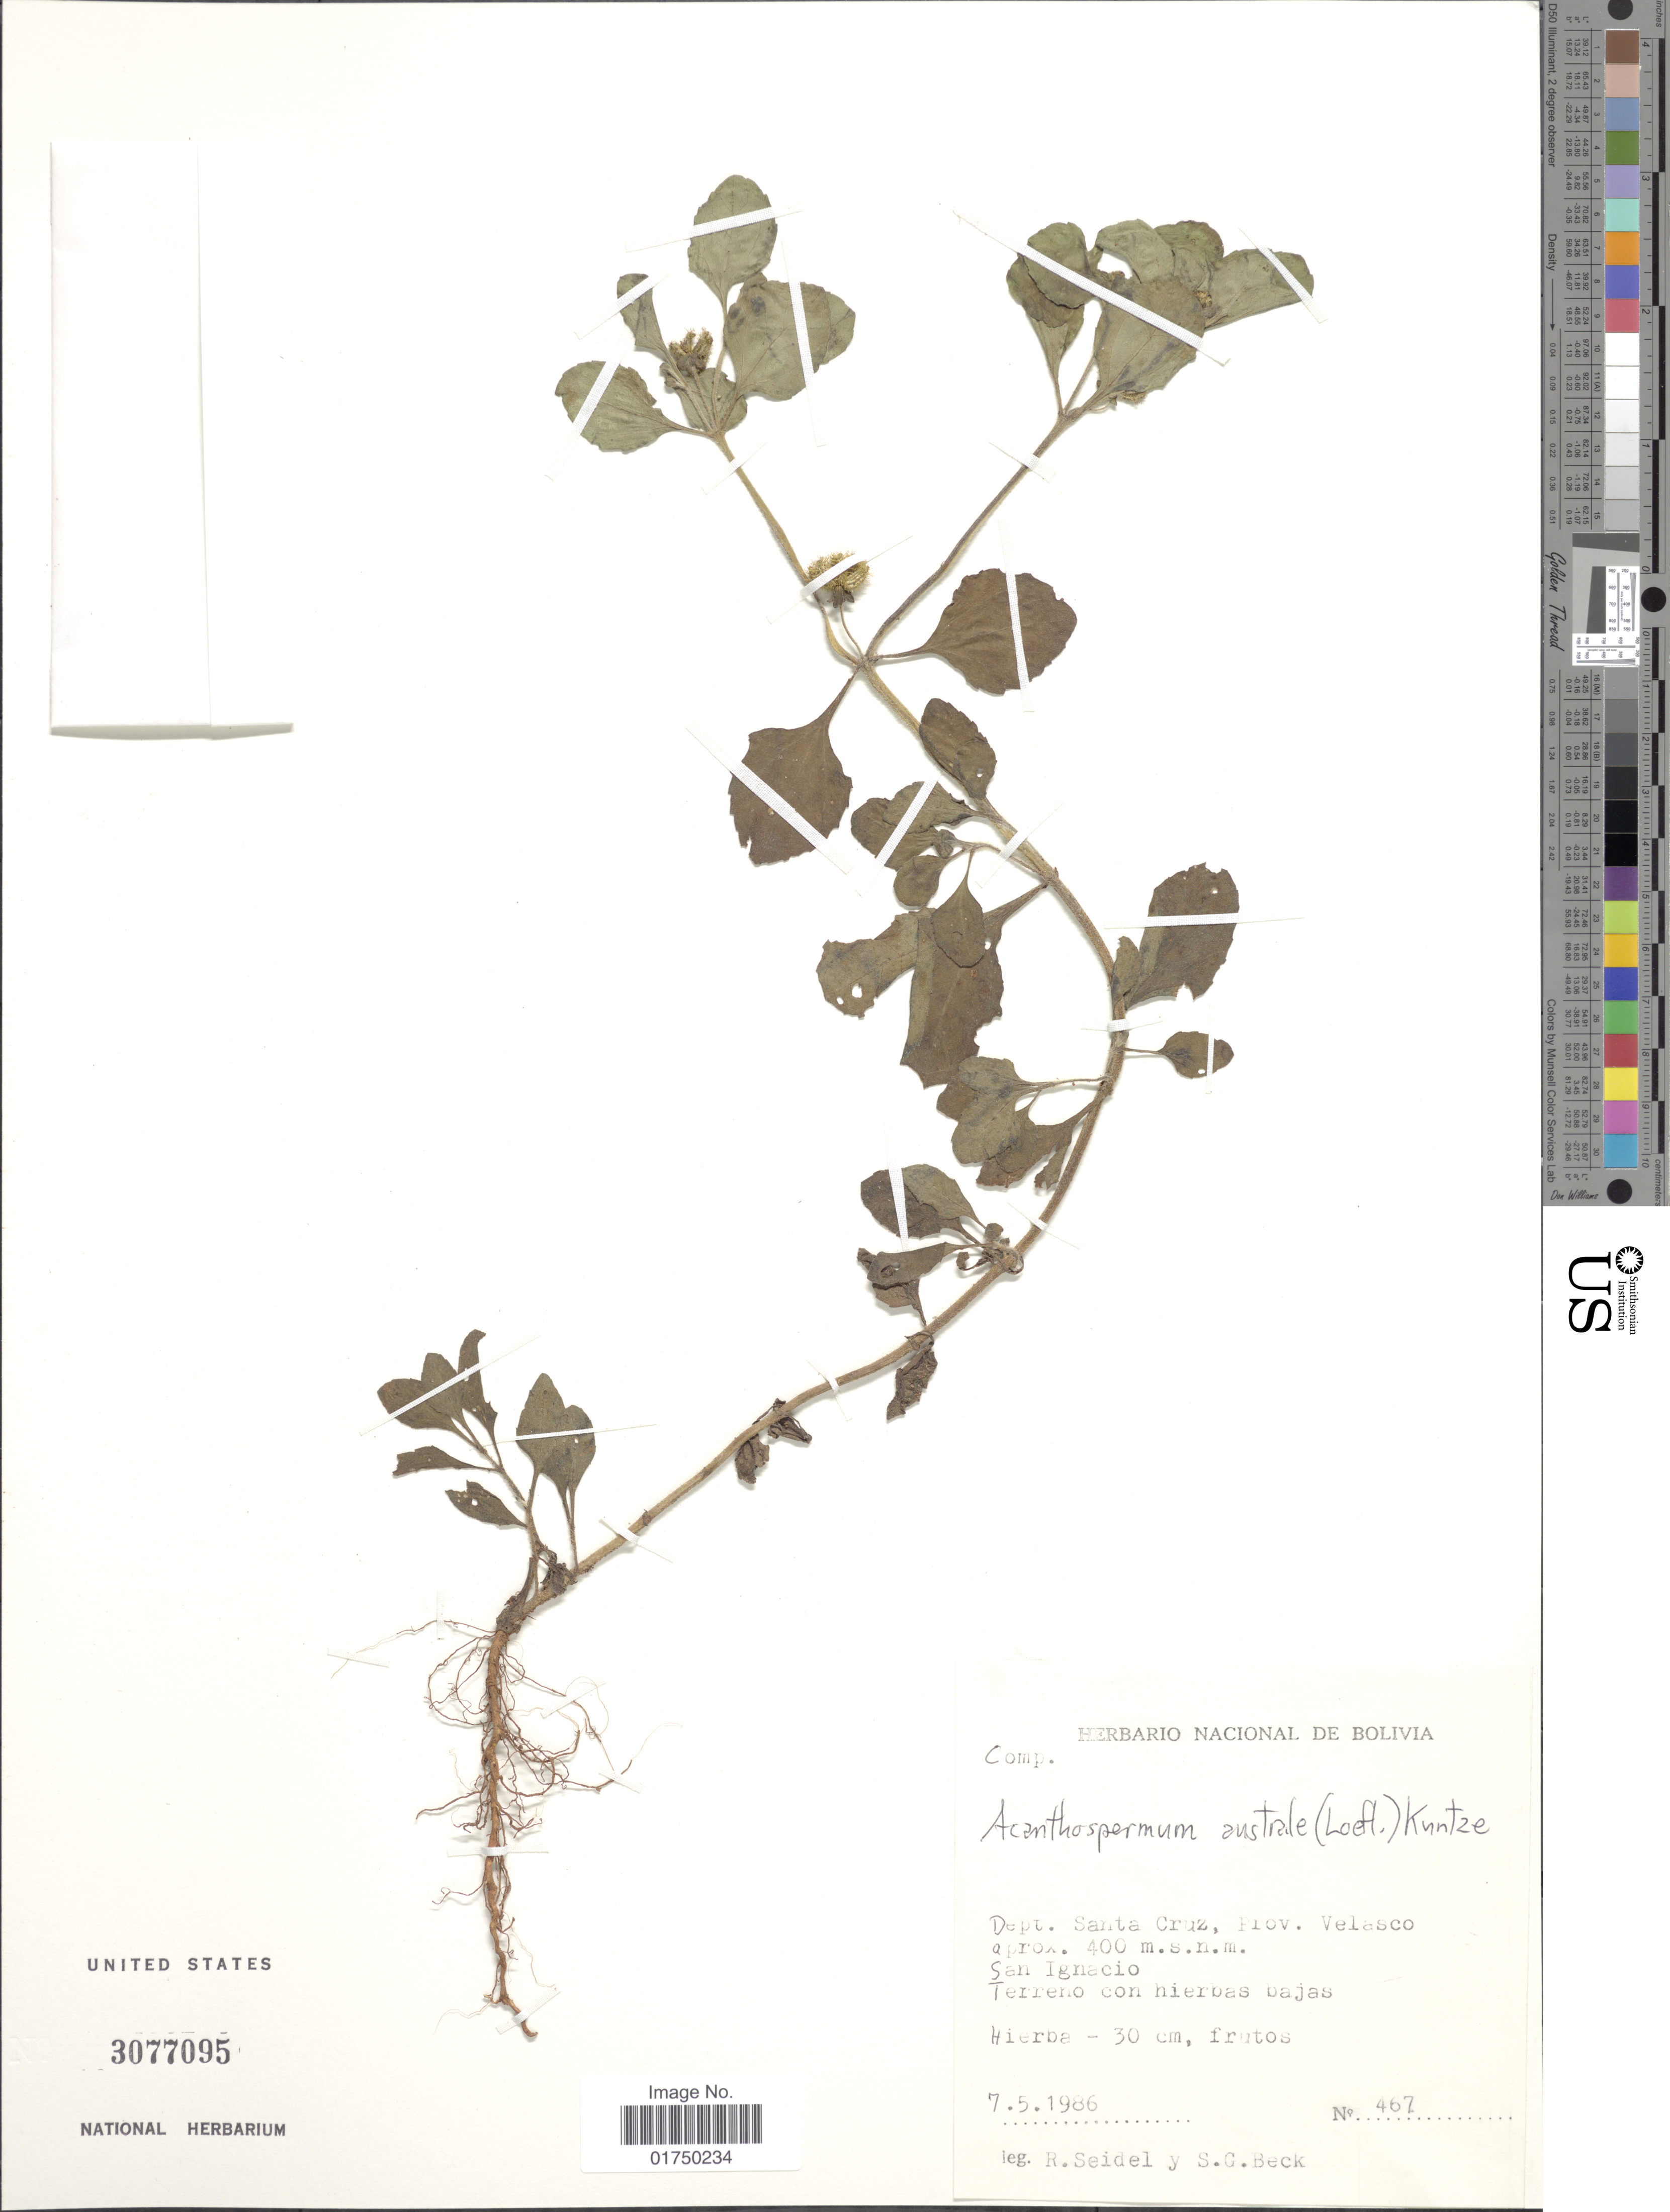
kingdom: Plantae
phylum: Tracheophyta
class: Magnoliopsida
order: Asterales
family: Asteraceae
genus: Acanthospermum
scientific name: Acanthospermum australe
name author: (Loefl.) Kuntze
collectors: R. Seidel & S. G. Beck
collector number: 467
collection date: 1986-05-07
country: Bolivia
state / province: Santa Cruz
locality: Dept. Santa Cruz, Prov. Velasco. San Ignacio.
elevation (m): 400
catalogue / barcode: US 3077095